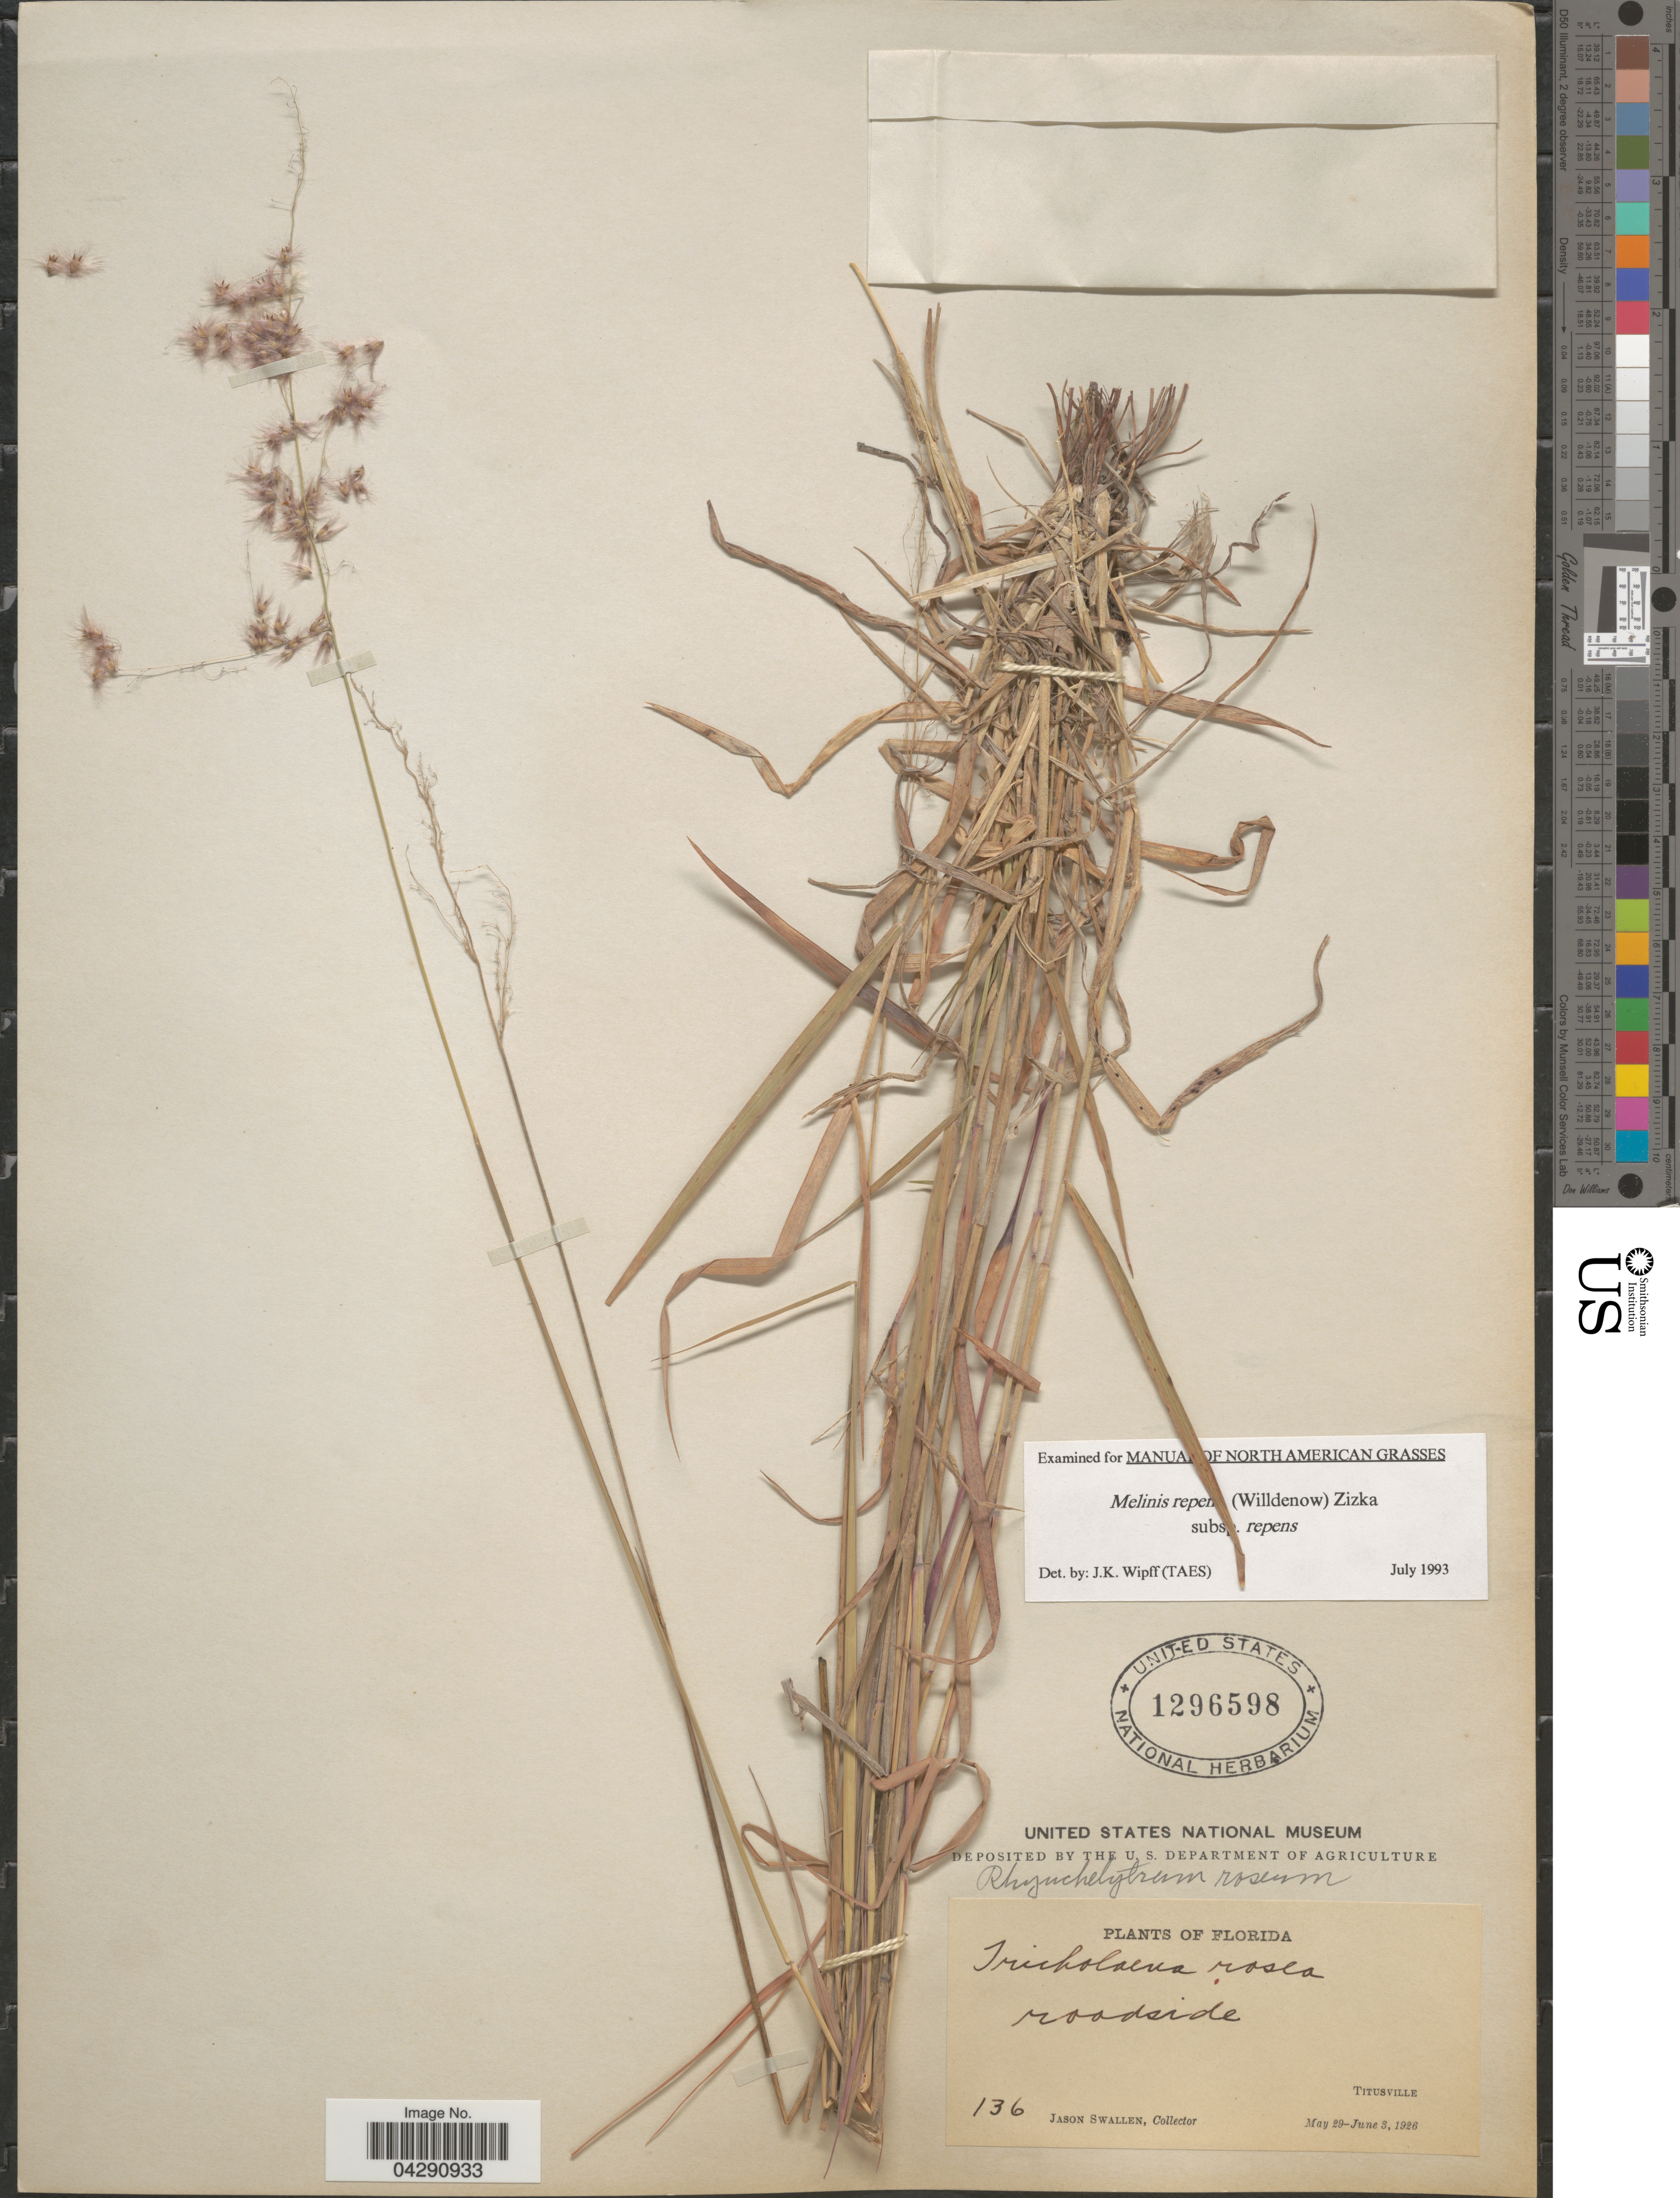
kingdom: Plantae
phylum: Tracheophyta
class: Liliopsida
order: Poales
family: Poaceae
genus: Melinis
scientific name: Melinis repens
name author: (Willd.) Zizka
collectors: J. R. Swallen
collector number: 136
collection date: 1926-05-29/1926-06-03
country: United States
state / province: Florida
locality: Roadside. Titusville.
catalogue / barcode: US 1296598